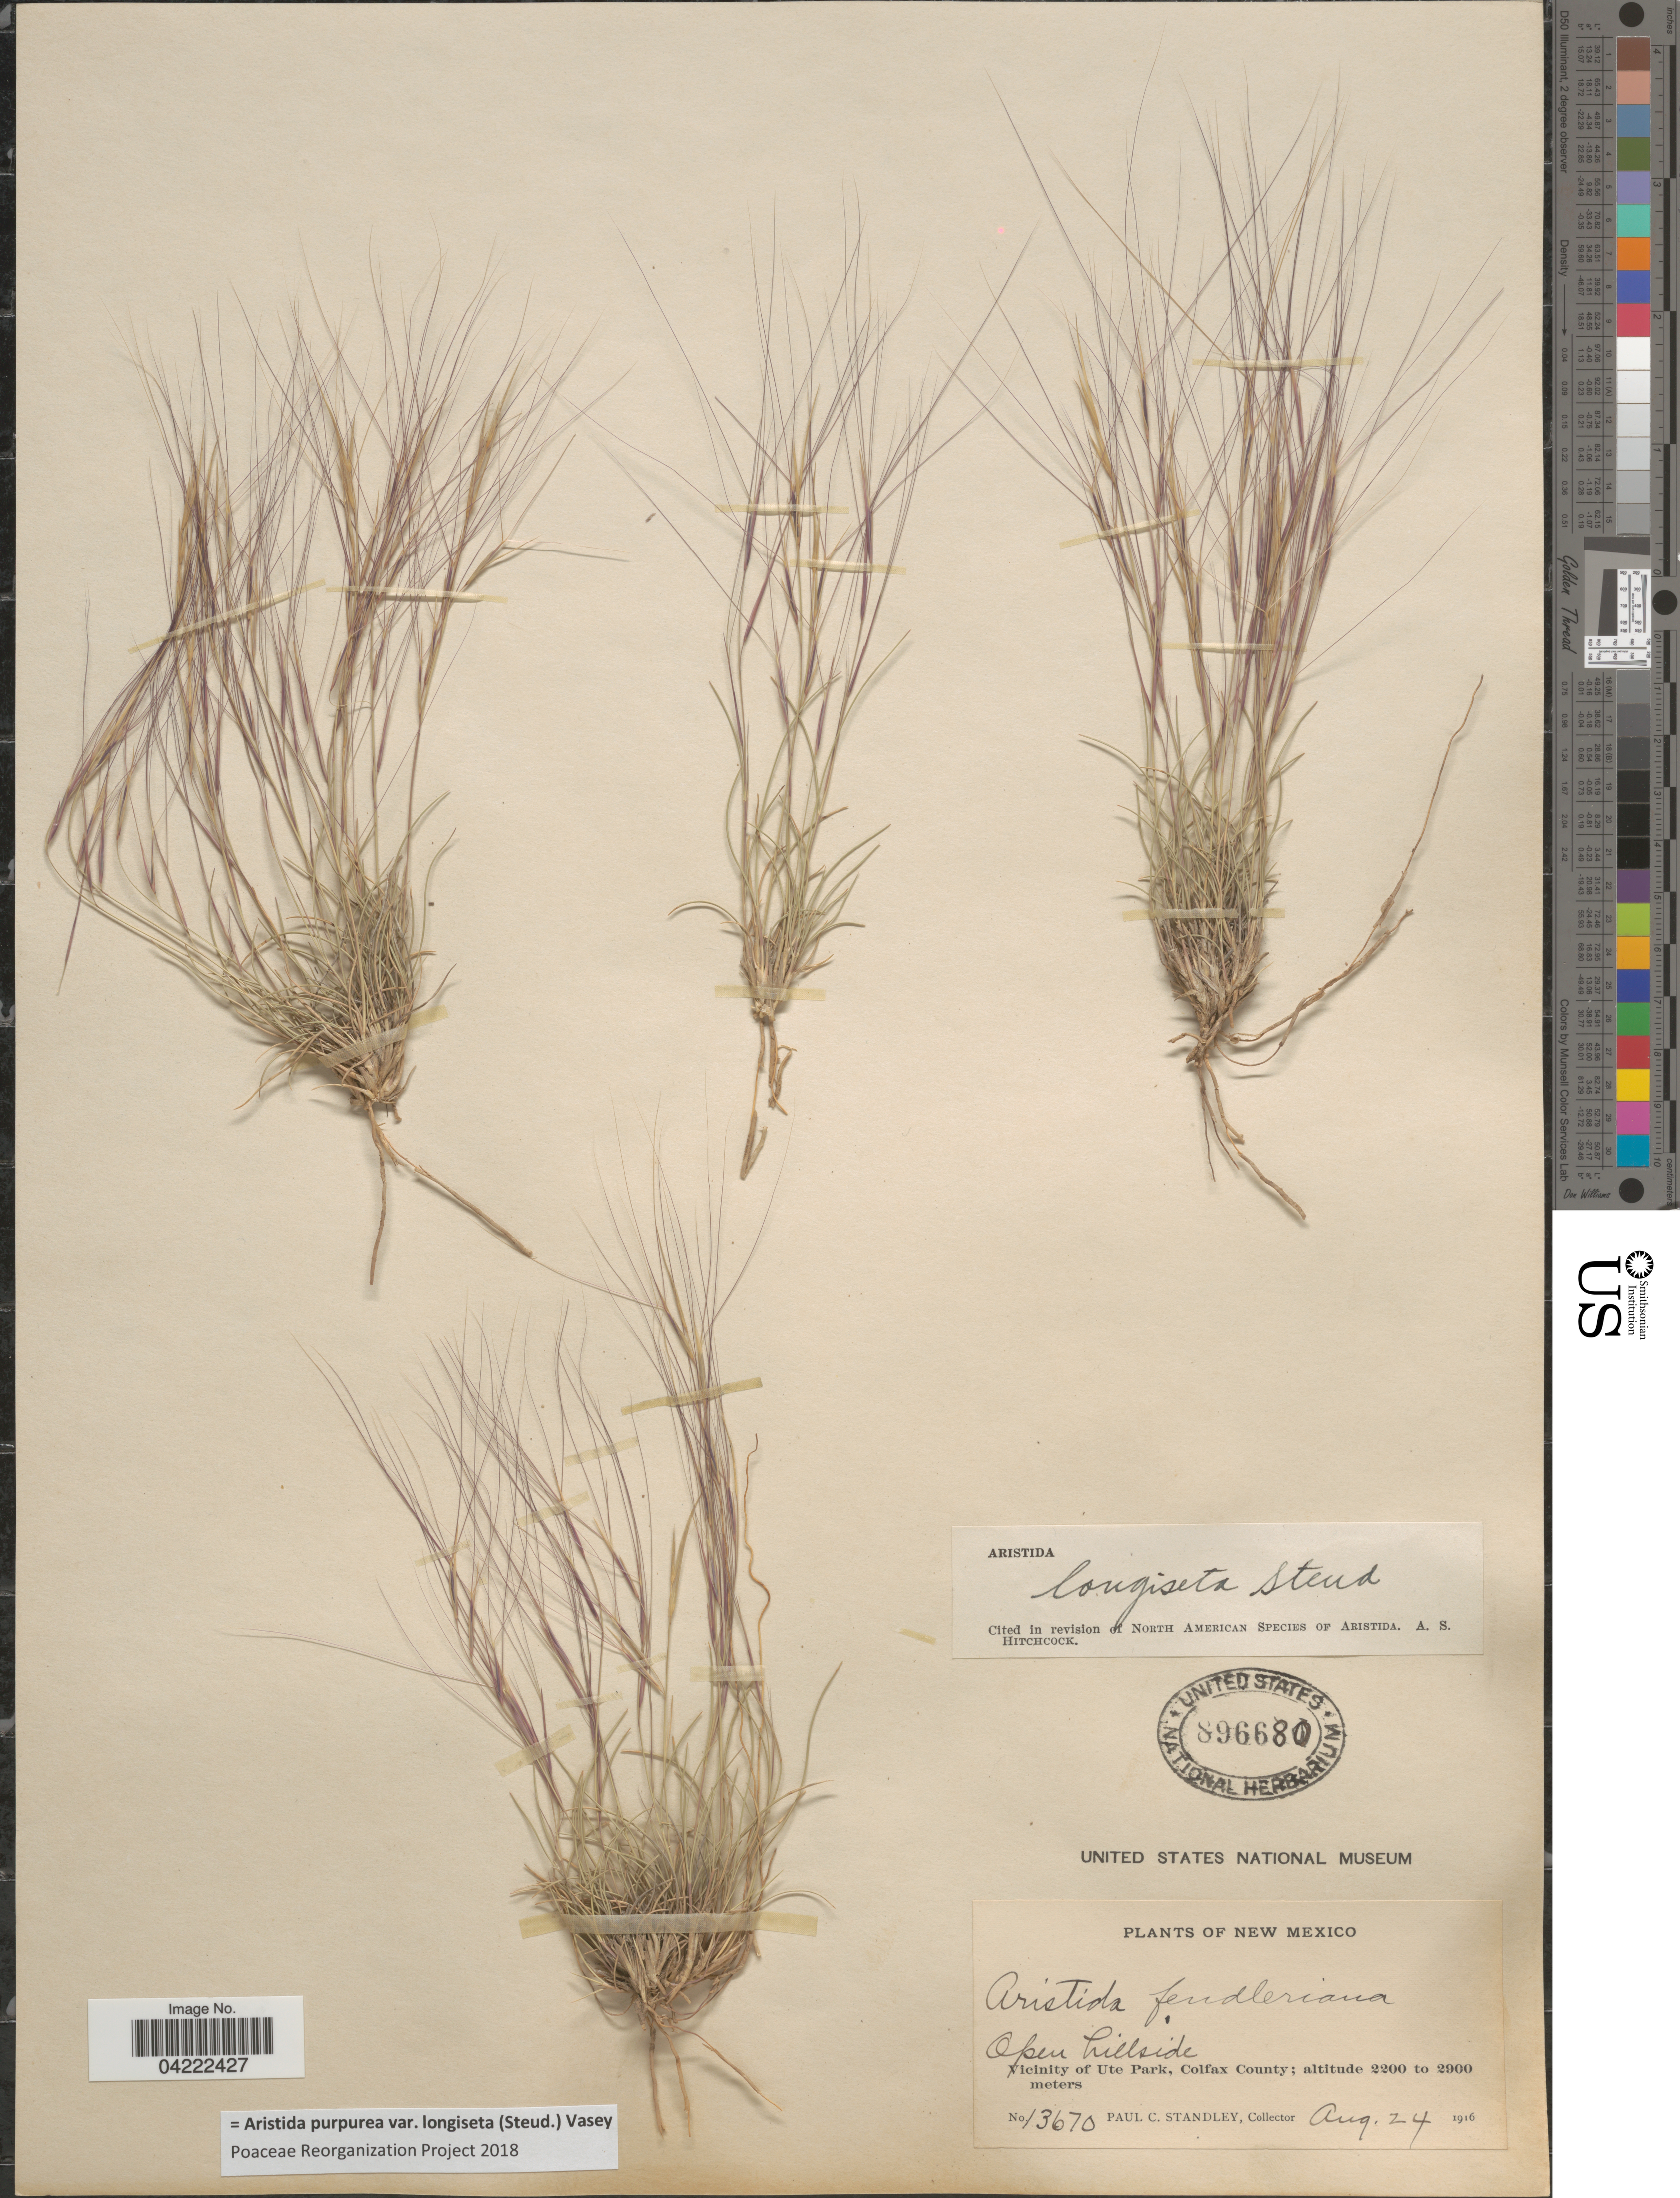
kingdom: Plantae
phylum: Tracheophyta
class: Liliopsida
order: Poales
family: Poaceae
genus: Aristida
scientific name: Aristida purpurea var. longiseta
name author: (Steud.) Vasey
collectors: P. C. Standley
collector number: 13670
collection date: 1916-08-24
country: United States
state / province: New Mexico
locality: Open hillside. Vicinity of Ute Park, Colfax County.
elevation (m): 2200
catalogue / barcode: US 896680